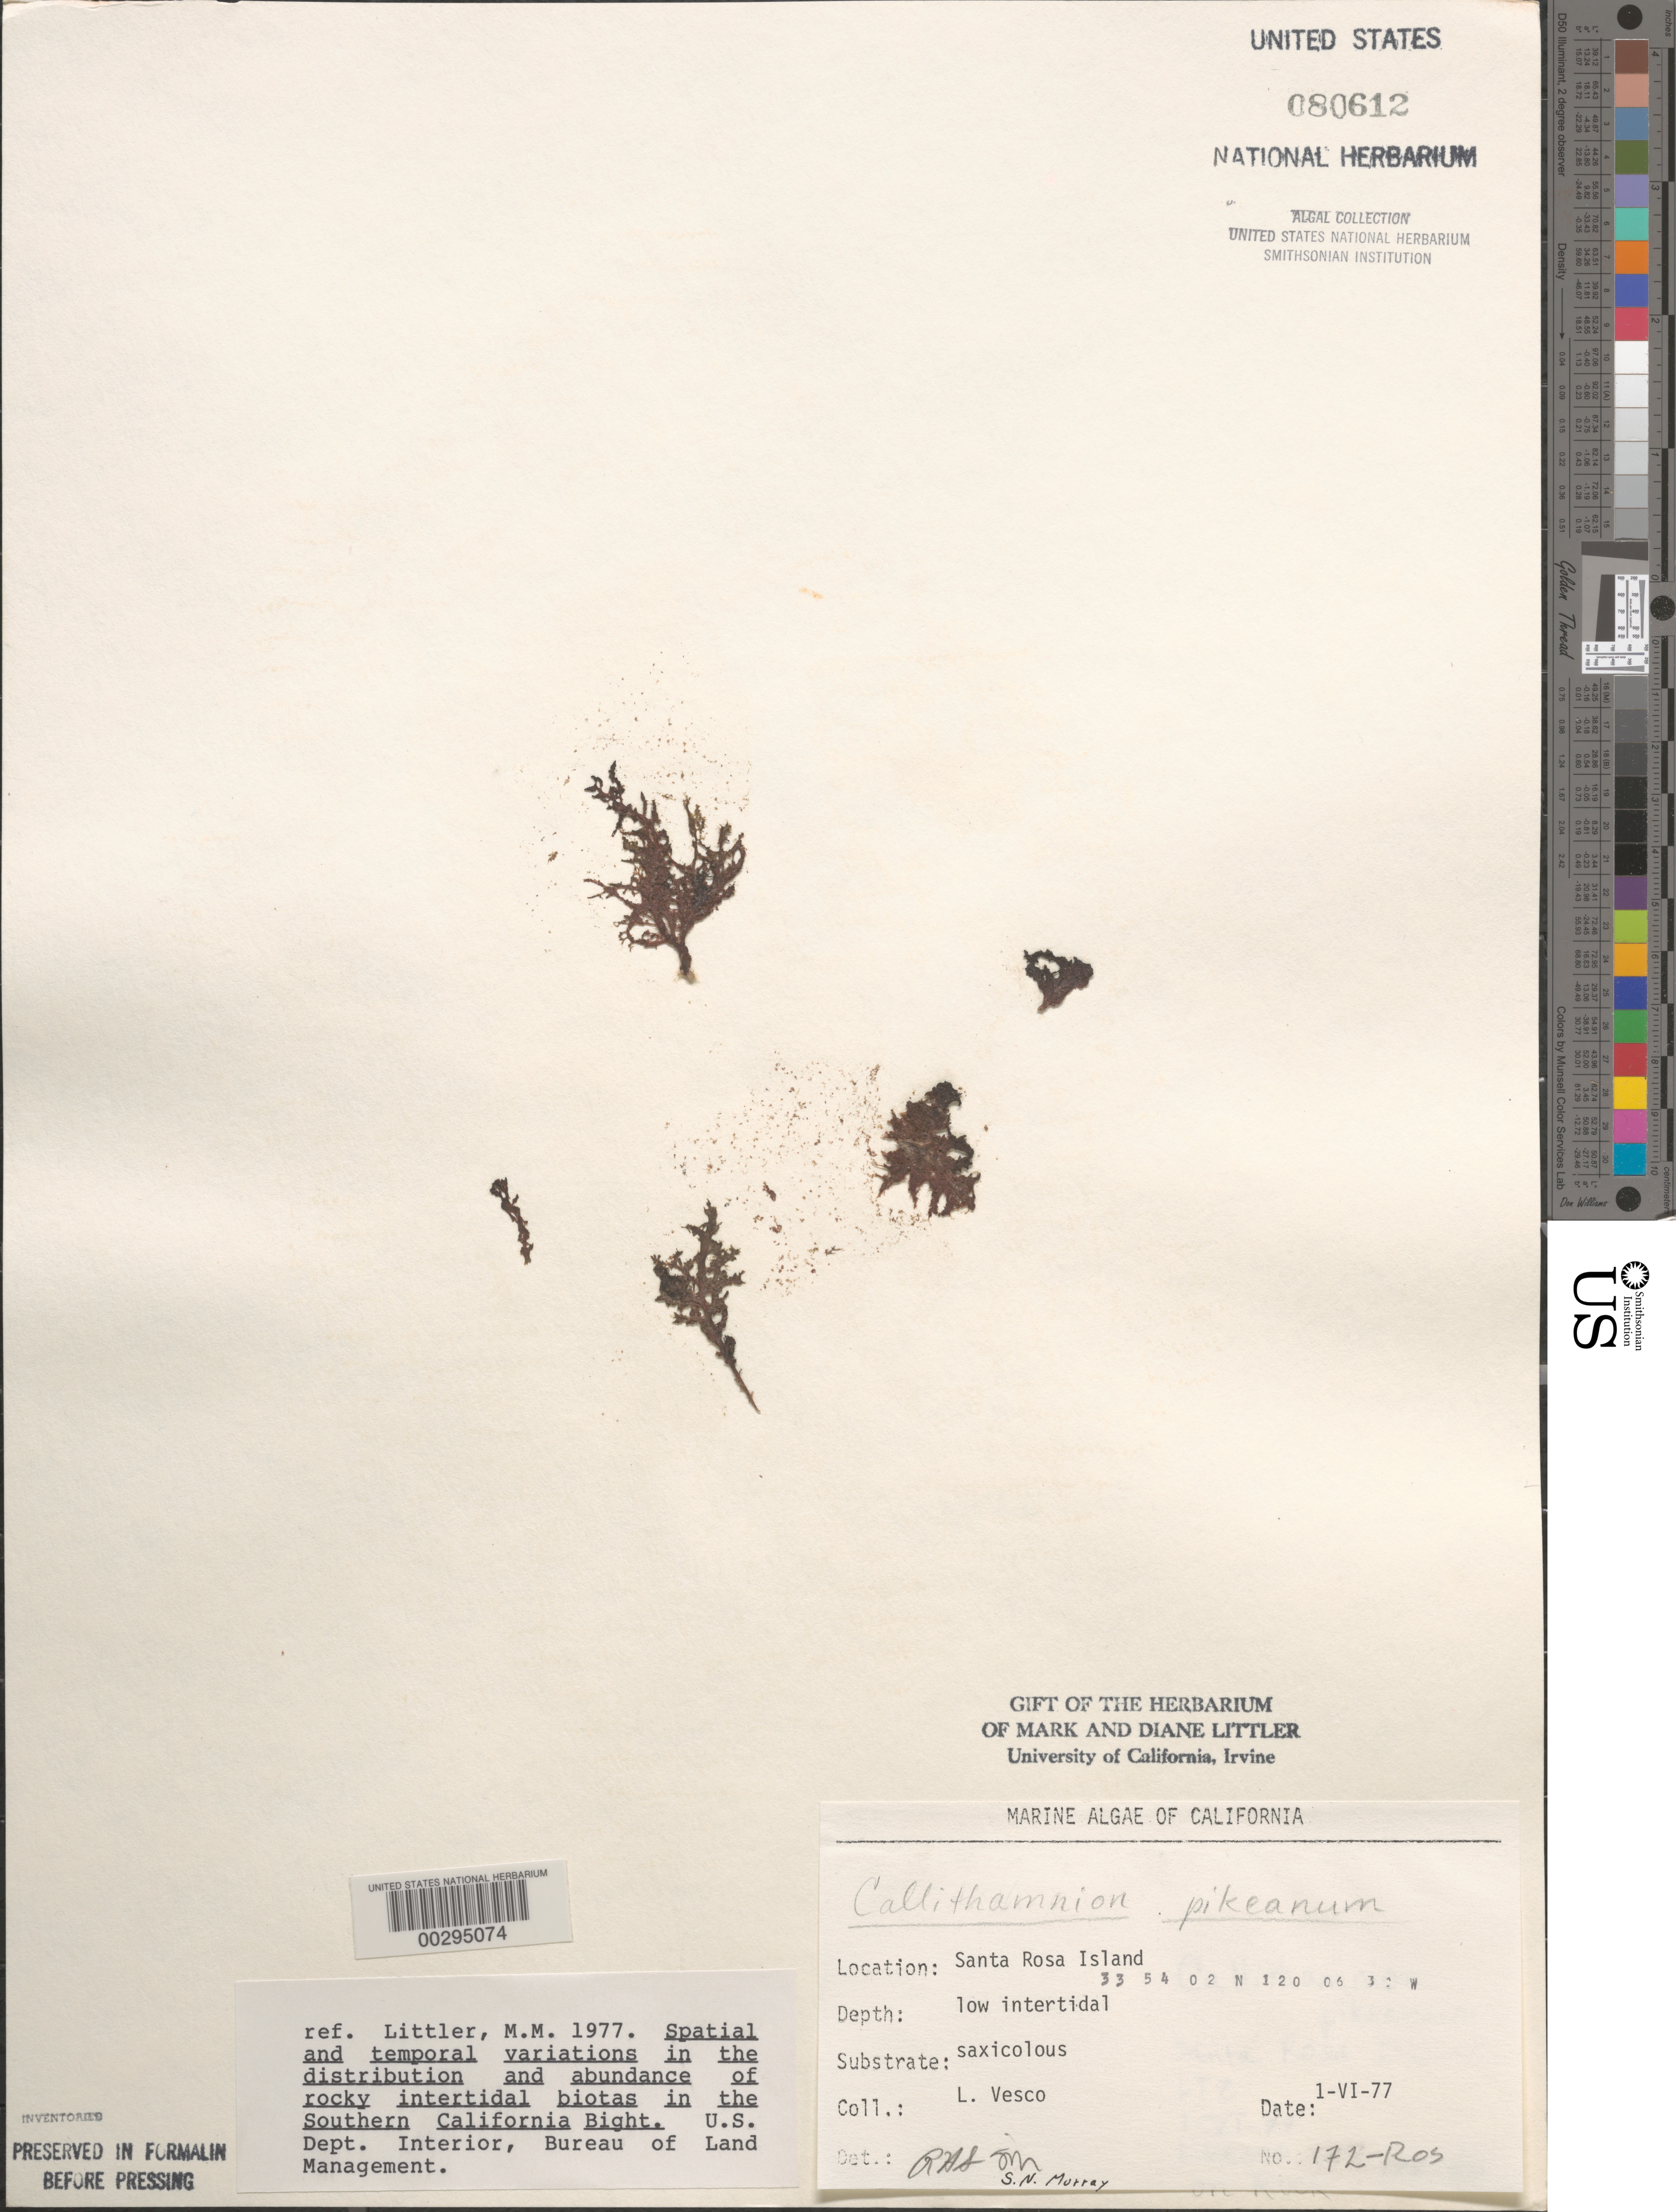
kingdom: Plantae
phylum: Rhodophyta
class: Florideophyceae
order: Ceramiales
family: Callithamniaceae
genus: Callithamnion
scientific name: Callithamnion pikeanum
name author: Harv.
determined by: Sims, Robert H.; Murray, S. N.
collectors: L. Vesco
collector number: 172-ros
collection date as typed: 01 Jun 1977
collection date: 1977-06-01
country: United States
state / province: California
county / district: Santa Barbara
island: Santa Rosa Island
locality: Johnson's Lee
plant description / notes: BLM-SOCALBIGHT Rocky Intertidal Survey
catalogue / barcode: US 80612